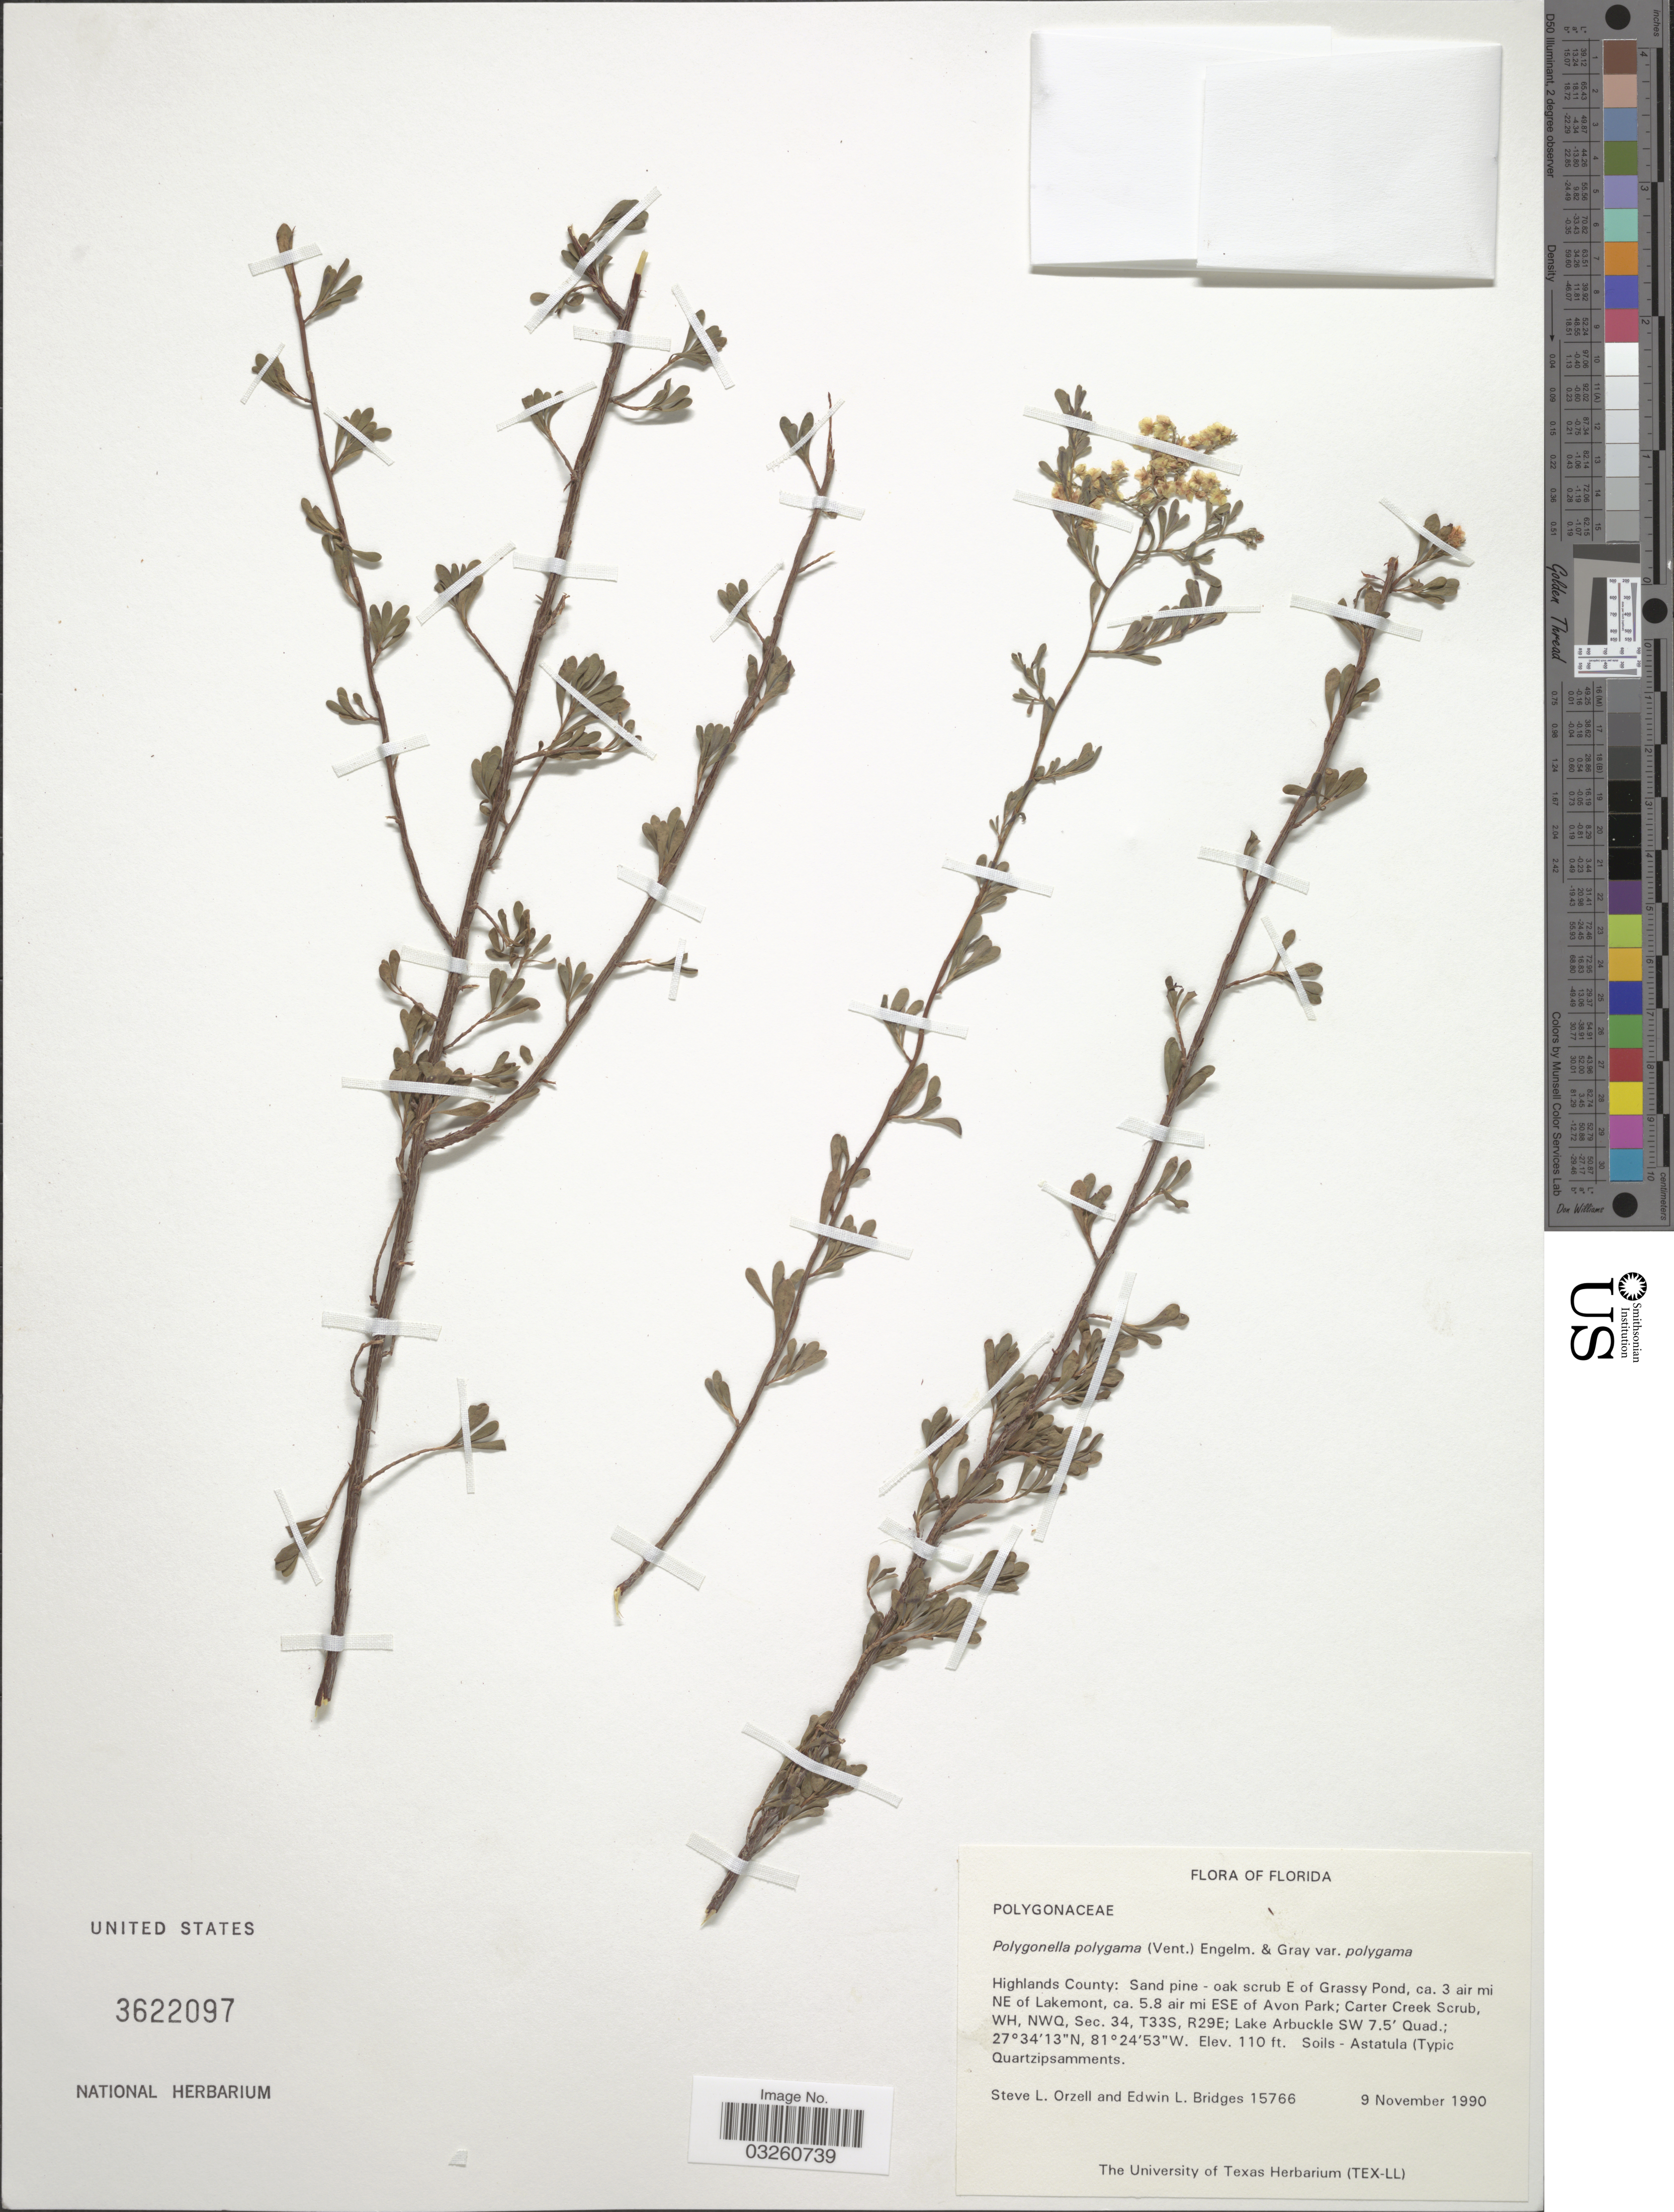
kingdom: Plantae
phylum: Tracheophyta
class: Magnoliopsida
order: Caryophyllales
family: Polygonaceae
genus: Polygonella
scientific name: Polygonella polygama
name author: (Vent.) Engelm. & A. Gray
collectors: S. Orzell & E. Bridges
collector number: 15766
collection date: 1990-11-09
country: United States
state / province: Florida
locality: Highlands County: Sand pine - oak scrub E of Grassy Pond, ca. 3 air mi NE of Lakemont, ca. 5.8 air mi ESE of Avon Park; Carter Creek Scrub, WH, NWQ, Sec. 34, T33S, R29E; Lake Arbuckle SW 7.5' Quad.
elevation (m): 34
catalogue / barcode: US 3622097